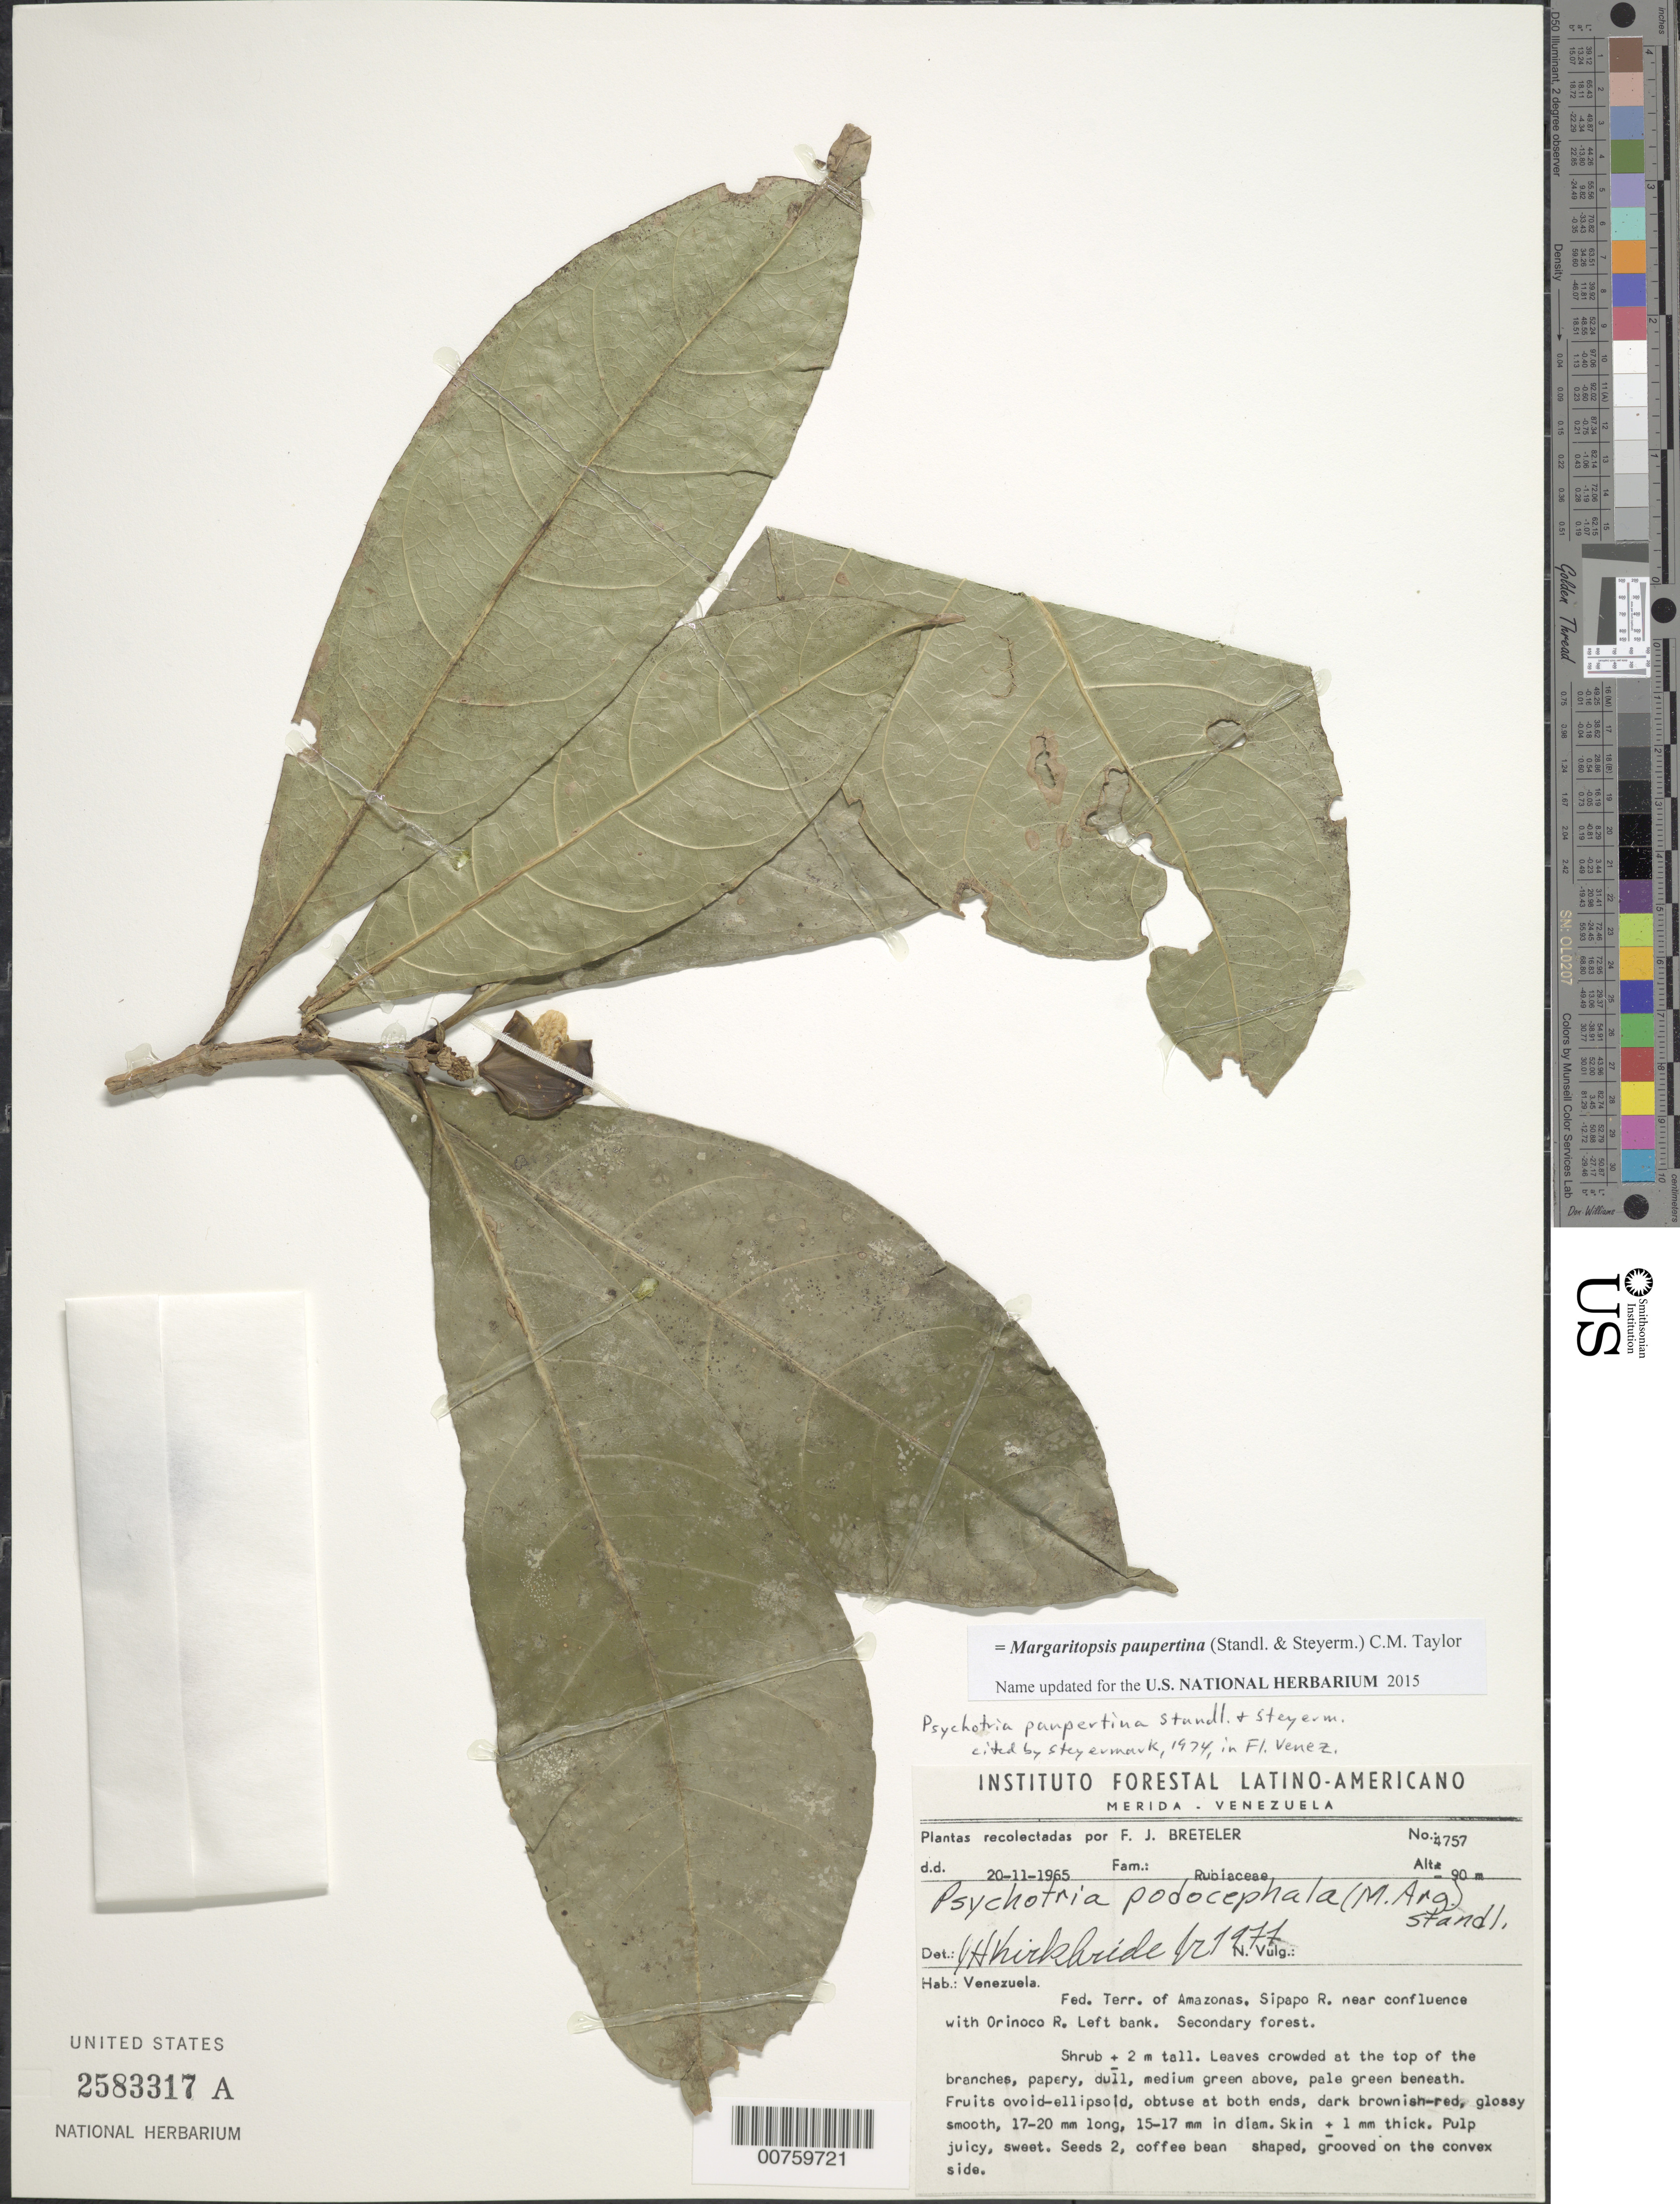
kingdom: Plantae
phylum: Tracheophyta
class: Magnoliopsida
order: Gentianales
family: Rubiaceae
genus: Psychotria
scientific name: Psychotria paupertina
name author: Standl. & Steyerm.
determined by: Kirkbride, J. H.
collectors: F. J. Breteler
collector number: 4757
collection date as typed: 20-Nov-65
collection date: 1965-11-20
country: Venezuela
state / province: Amazonas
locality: Sipapo R., near confl. with Orinoco R.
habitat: Secondary forest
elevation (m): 90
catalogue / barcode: US 2583317A